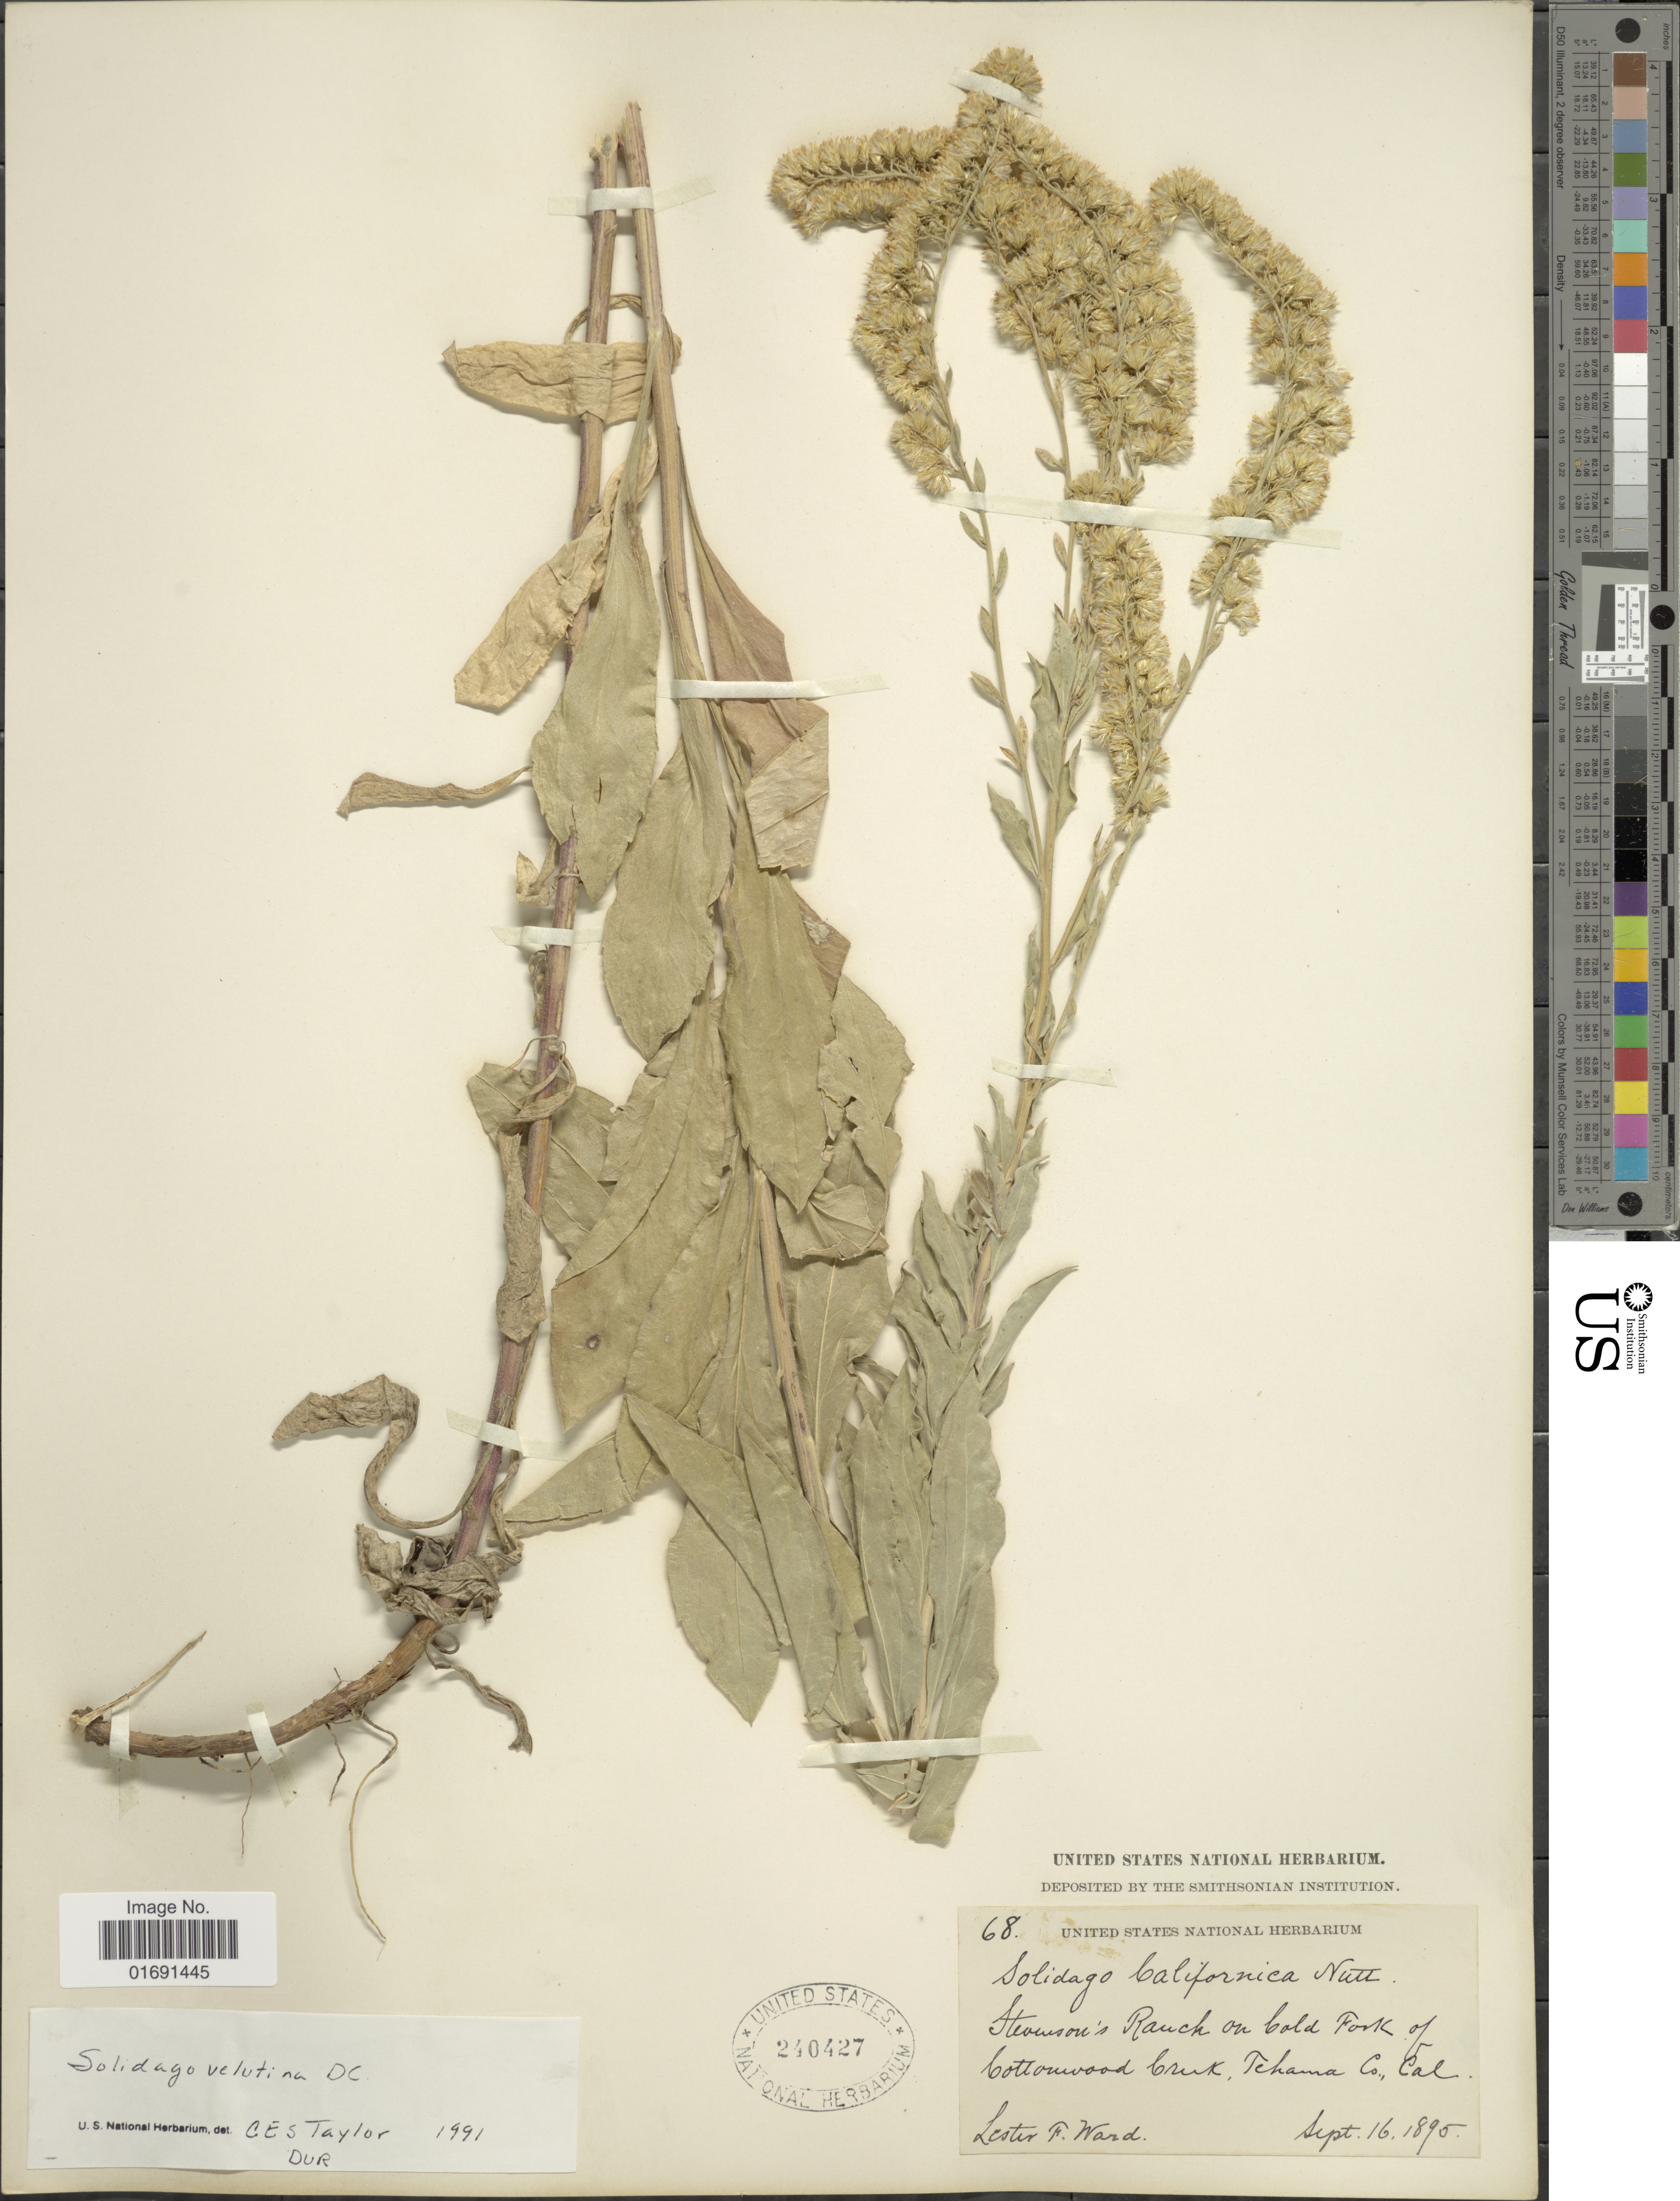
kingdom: Plantae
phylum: Tracheophyta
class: Magnoliopsida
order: Asterales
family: Asteraceae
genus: Solidago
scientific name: Solidago velutina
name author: DC.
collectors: L. F. Ward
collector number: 68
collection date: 1895-09-16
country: United States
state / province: California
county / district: Tehama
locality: Stevenson's Ranch on Cold Fork of Cottonwood Creek, Tehama Co., Cal.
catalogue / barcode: US 240427